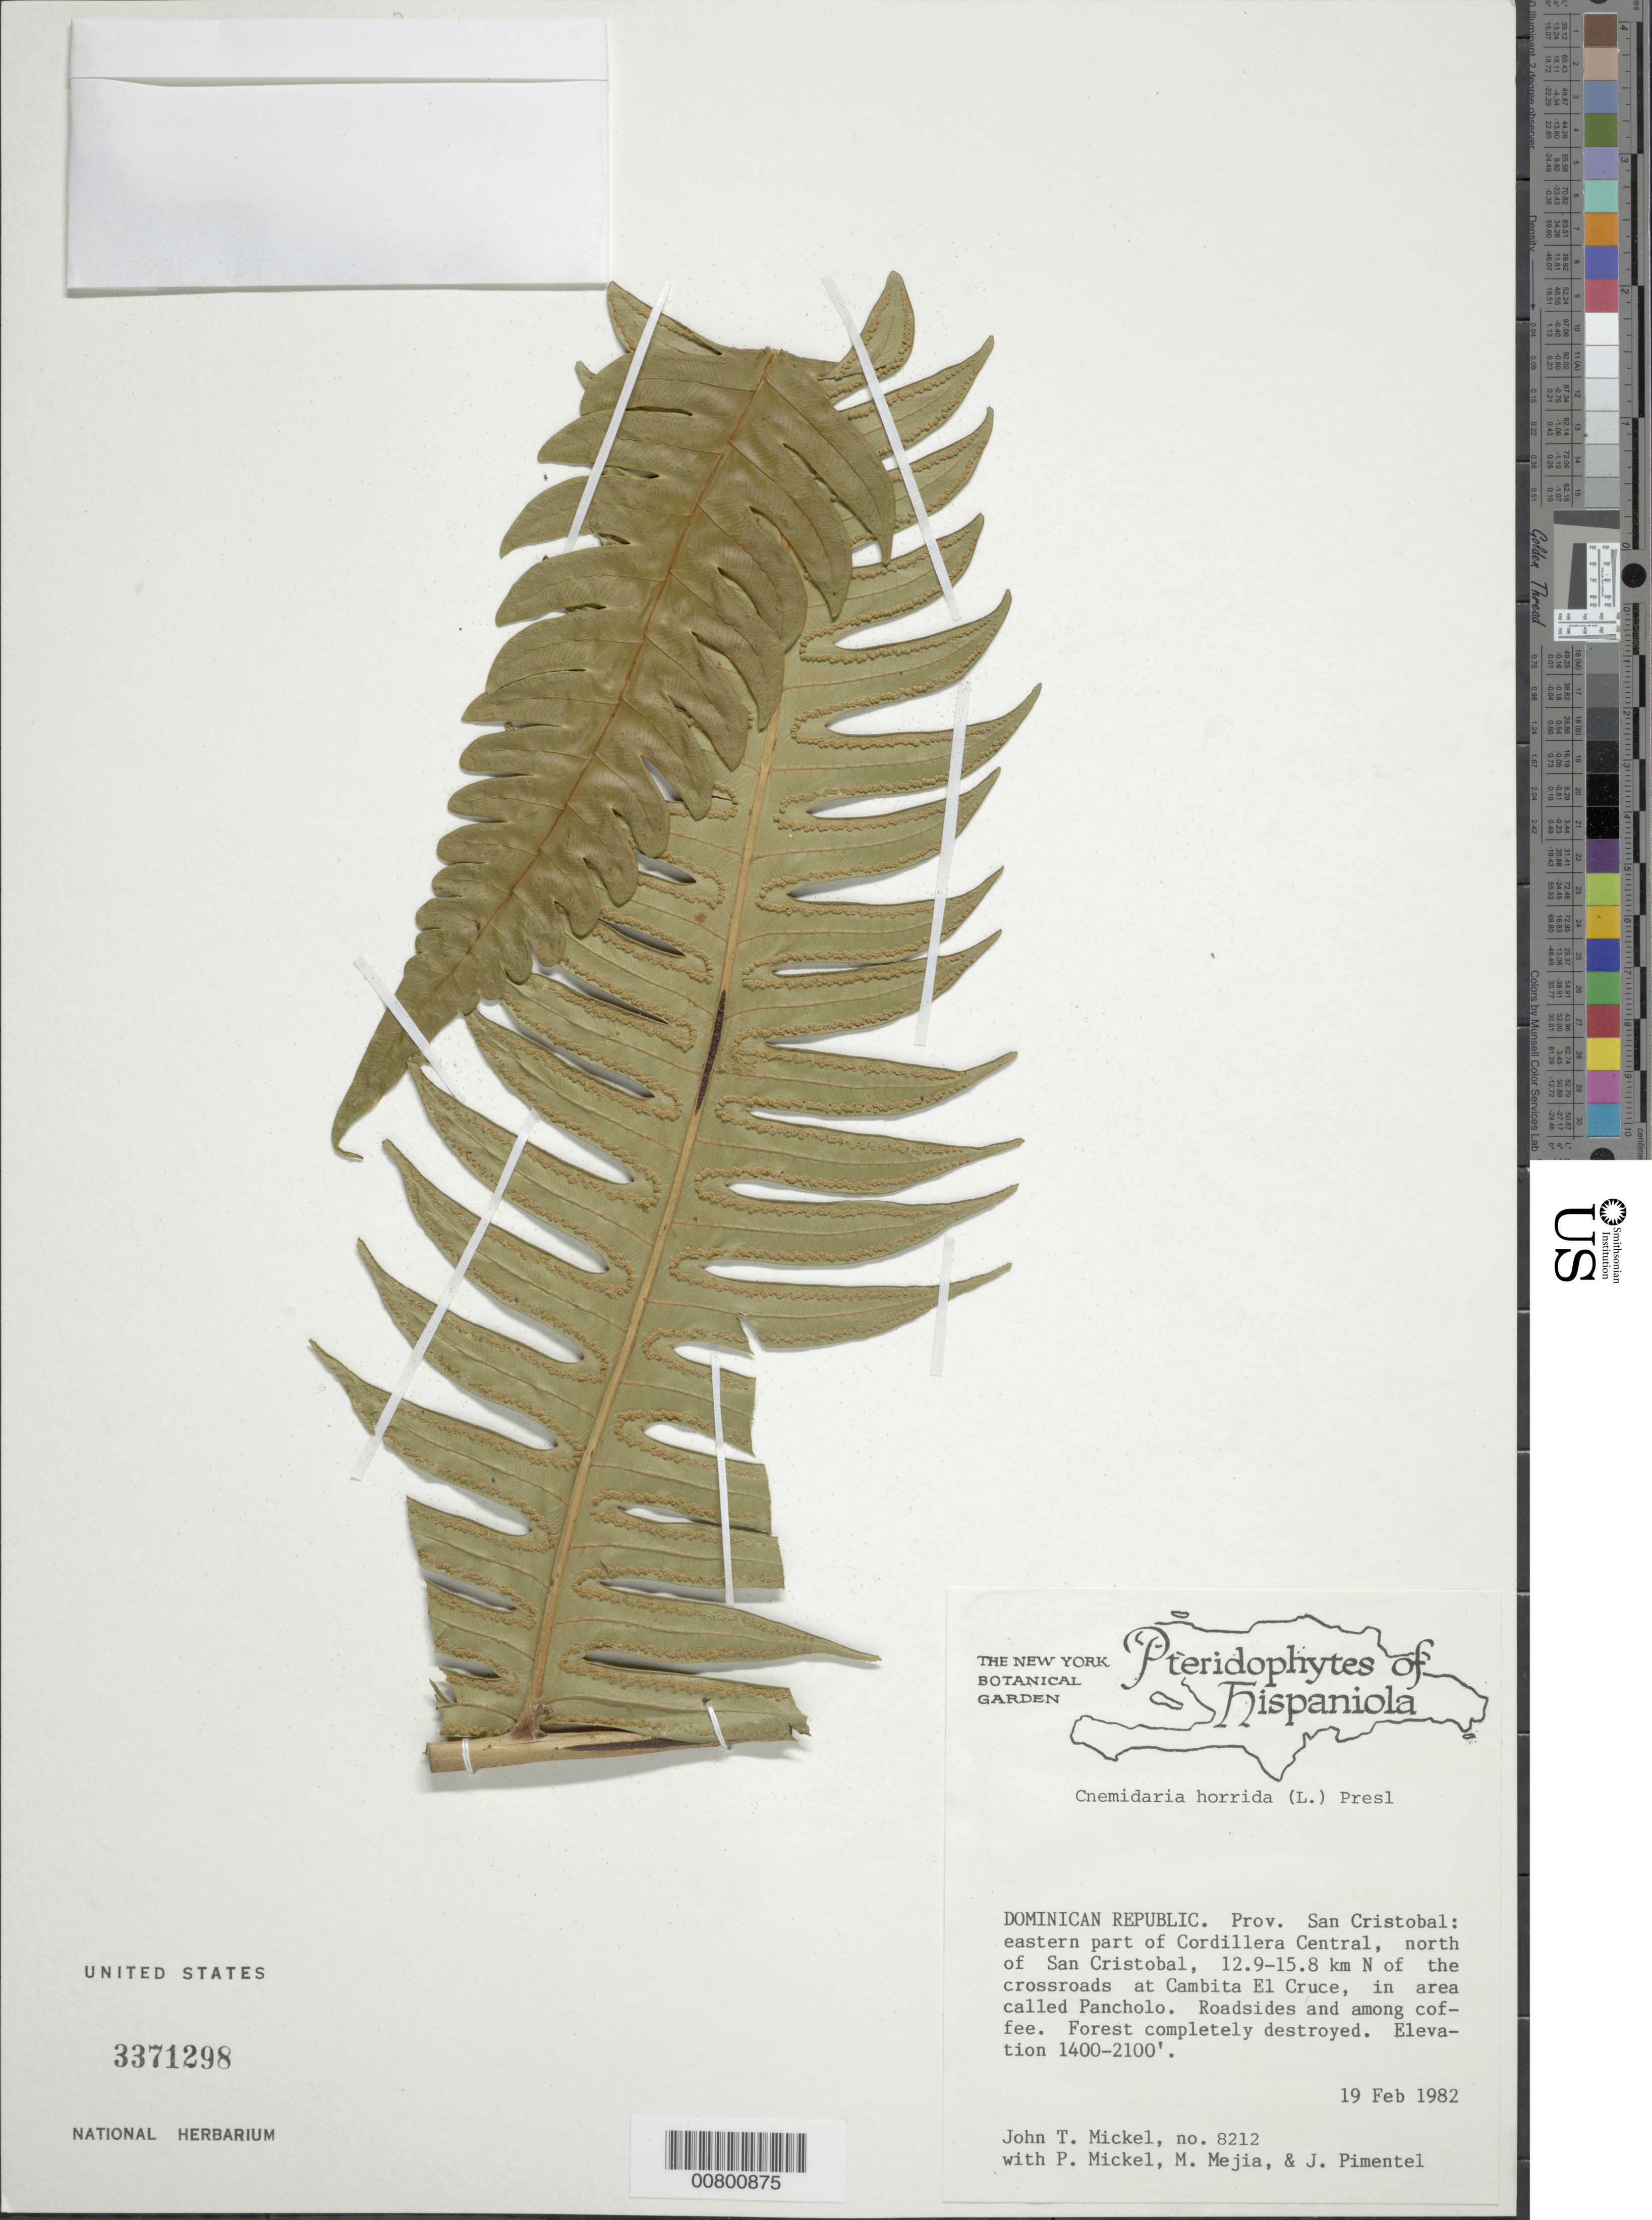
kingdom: Plantae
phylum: Tracheophyta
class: Polypodiopsida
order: Cyatheales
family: Cyatheaceae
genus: Cyathea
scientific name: Cyathea horrida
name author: (L.) Sm.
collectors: J. T. Mickel, P. Mickel, M. Mejia & J. Pimentel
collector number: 8212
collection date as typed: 19 Feb 1982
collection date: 1982-02-19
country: Dominican Republic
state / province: San Cristobal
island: Hispaniola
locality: Cordillera Central, N of San Cristobal, 12.9-15.8 km N of crossroads at Cambita El Cruce, area called Pancholo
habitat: Roadsides and among coffee; forest completely destroyed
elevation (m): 427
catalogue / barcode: US 3371298